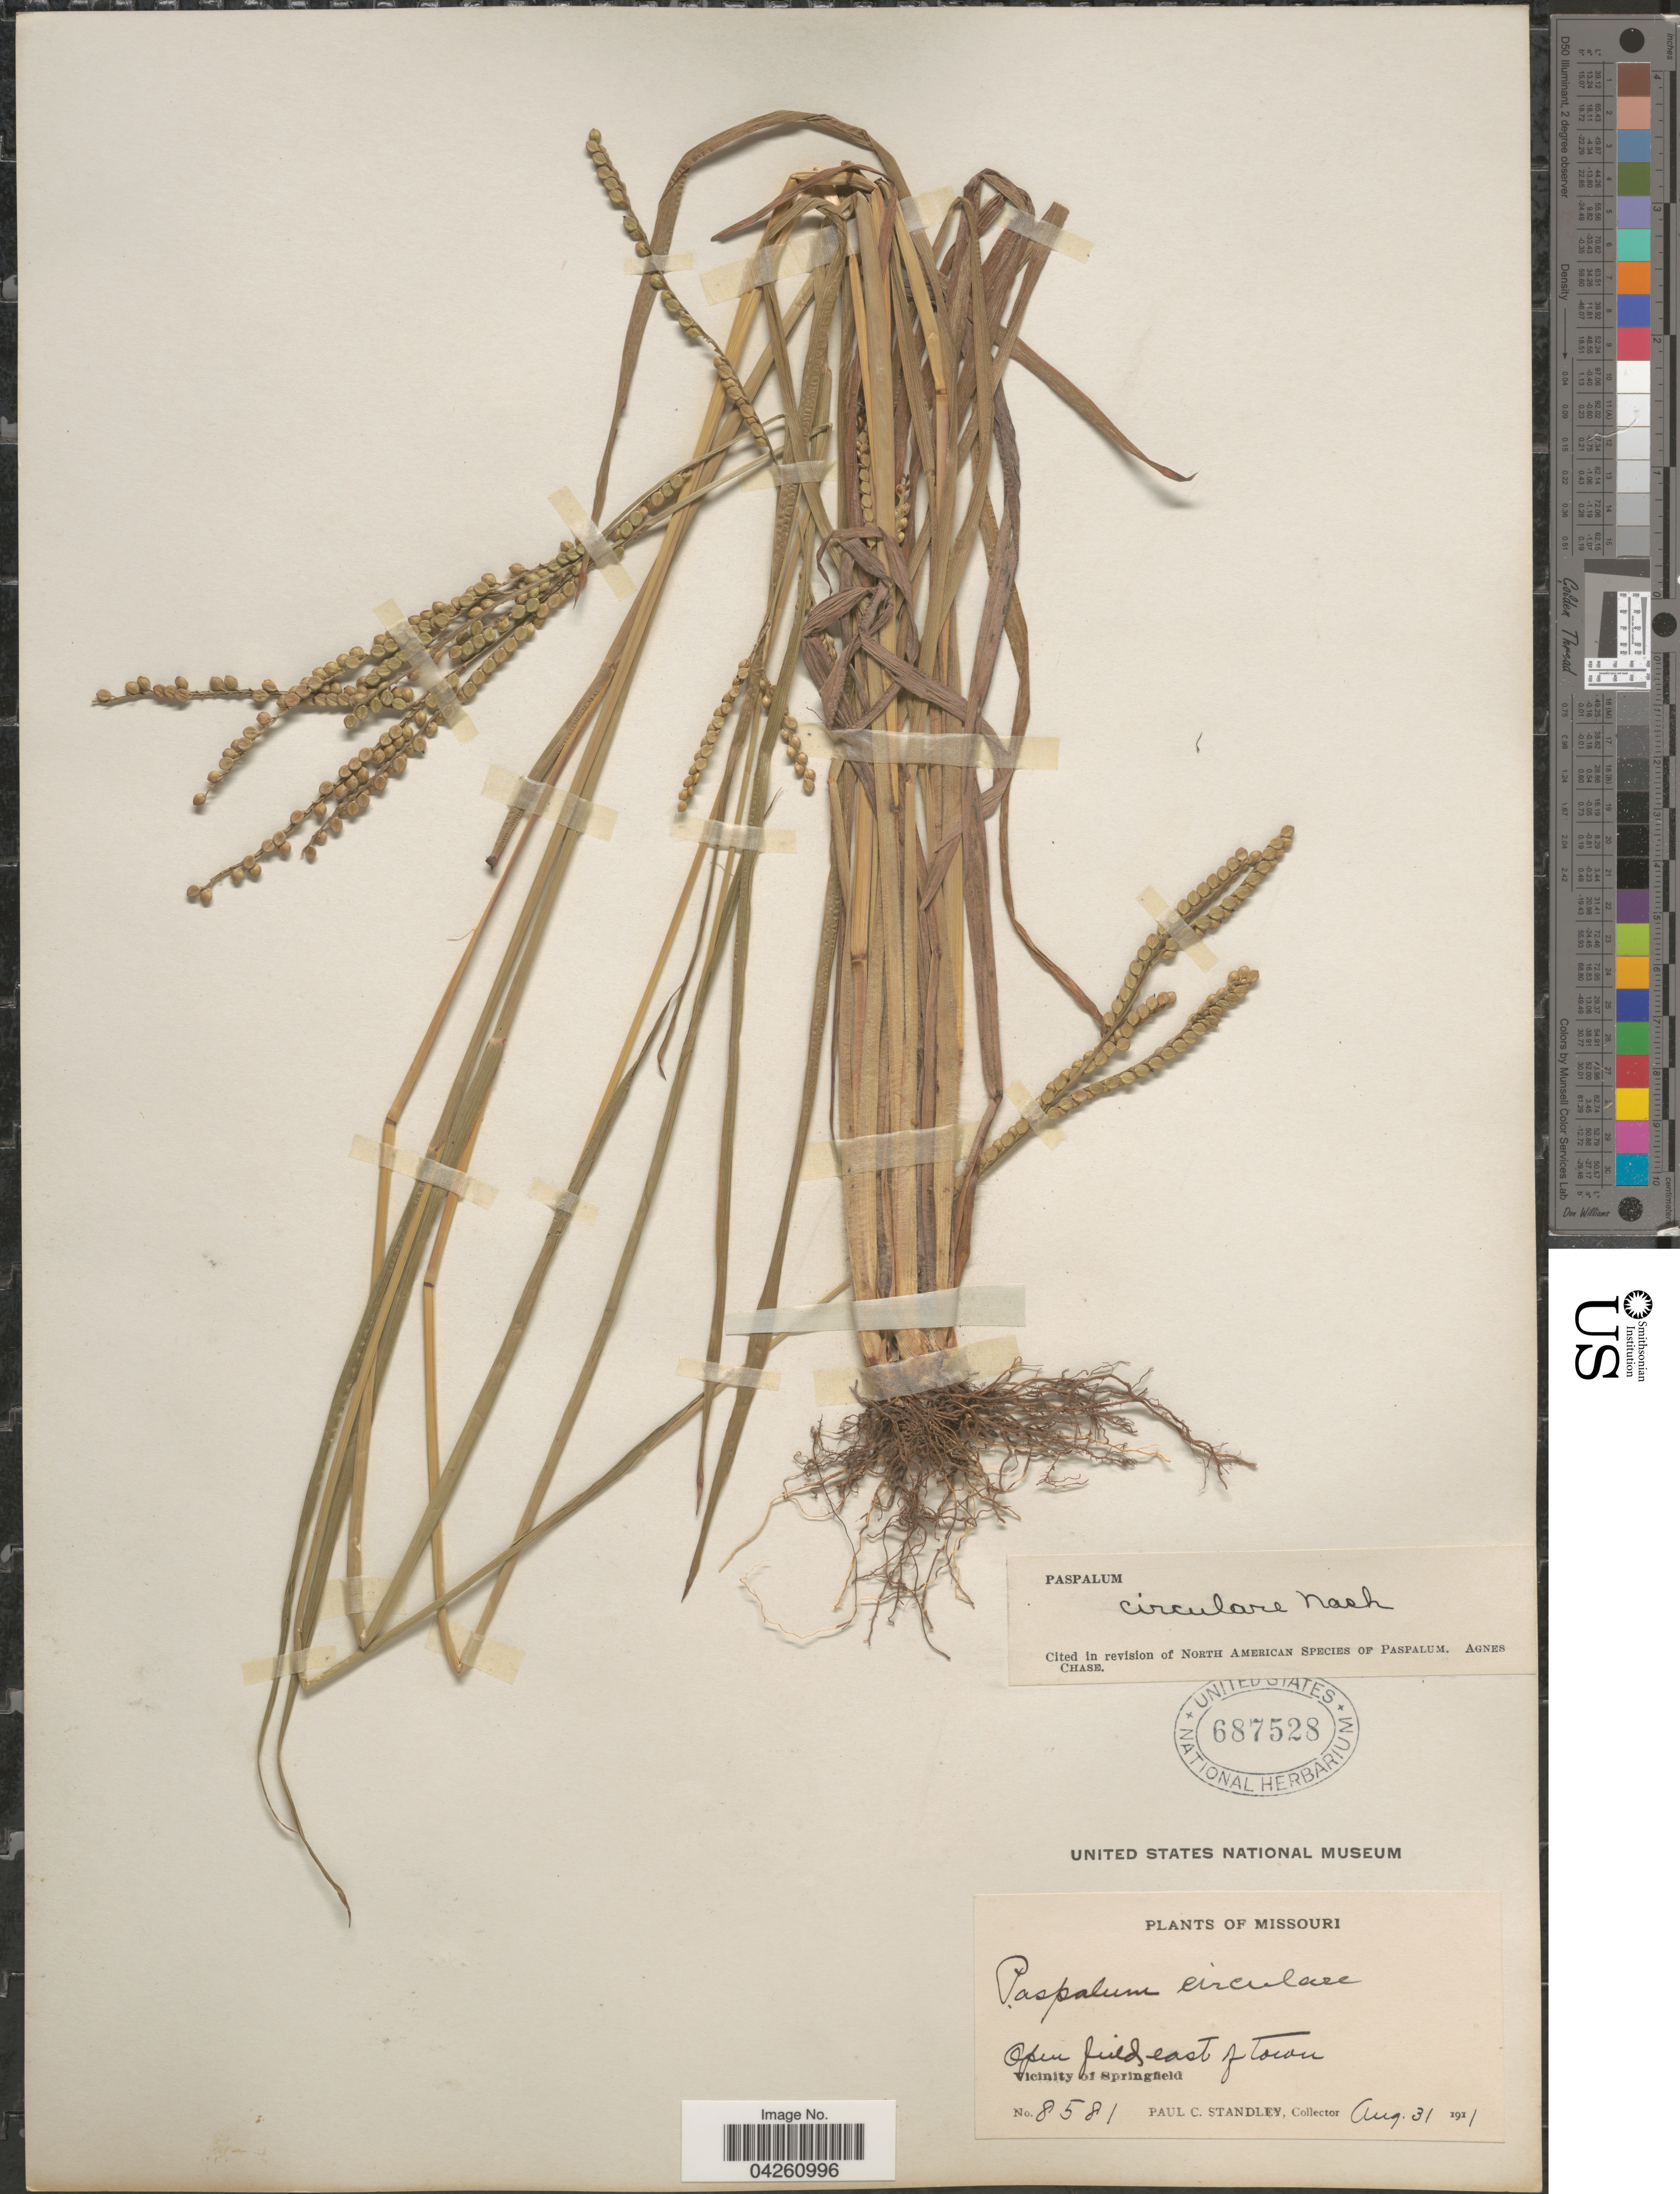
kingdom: Plantae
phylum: Tracheophyta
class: Liliopsida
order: Poales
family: Poaceae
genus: Paspalum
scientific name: Paspalum circulare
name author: Nash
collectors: P. C. Standley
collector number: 8581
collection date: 1911-08-31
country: United States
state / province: Missouri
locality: Open fields east of town. Vicinity of Springfield.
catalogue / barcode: US 687528